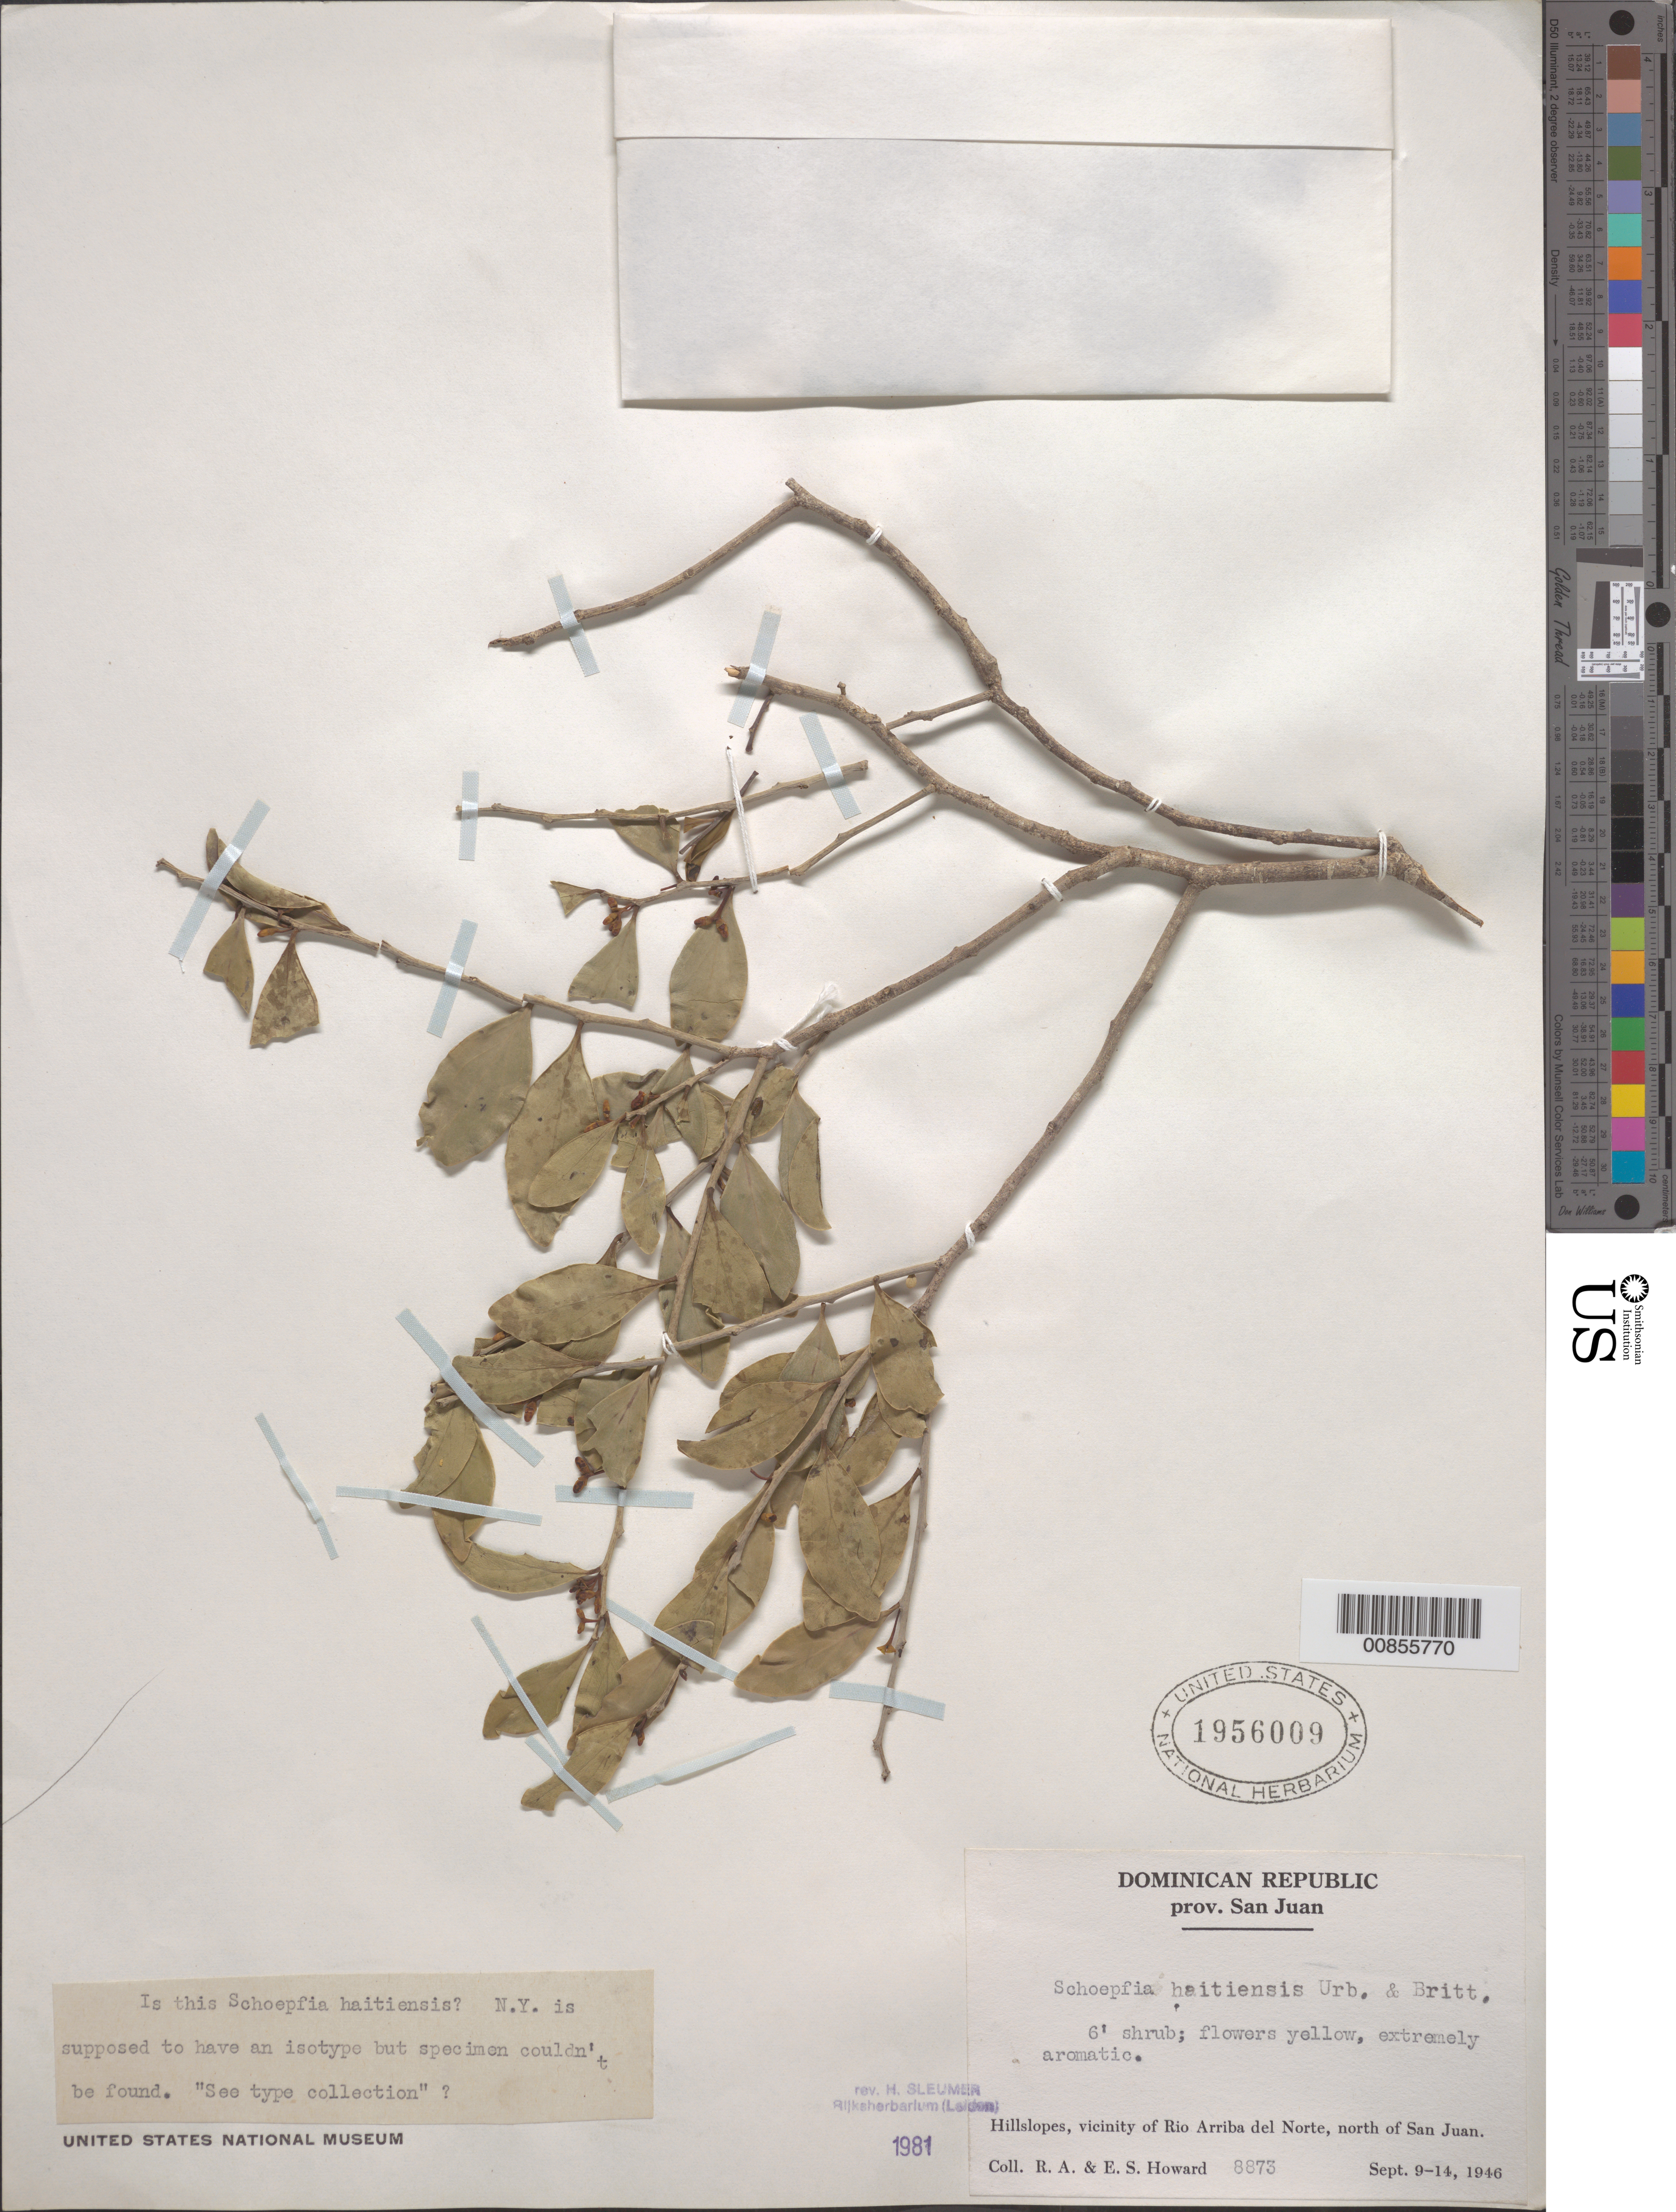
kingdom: Plantae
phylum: Tracheophyta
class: Magnoliopsida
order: Santalales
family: Schoepfiaceae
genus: Schoepfia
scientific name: Schoepfia haitiensis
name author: Urb. & Britton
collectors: R. A. Howard & E. S. Howard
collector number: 8873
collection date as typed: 09 Sep 1946 to 14 Sep 1946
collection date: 1946-09-09/1946-09-14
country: Dominican Republic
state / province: San Juan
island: Hispaniola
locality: Vicinity of Río Arriba del Norte, north of San Juan.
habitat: Hillslopes.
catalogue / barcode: US 1956009